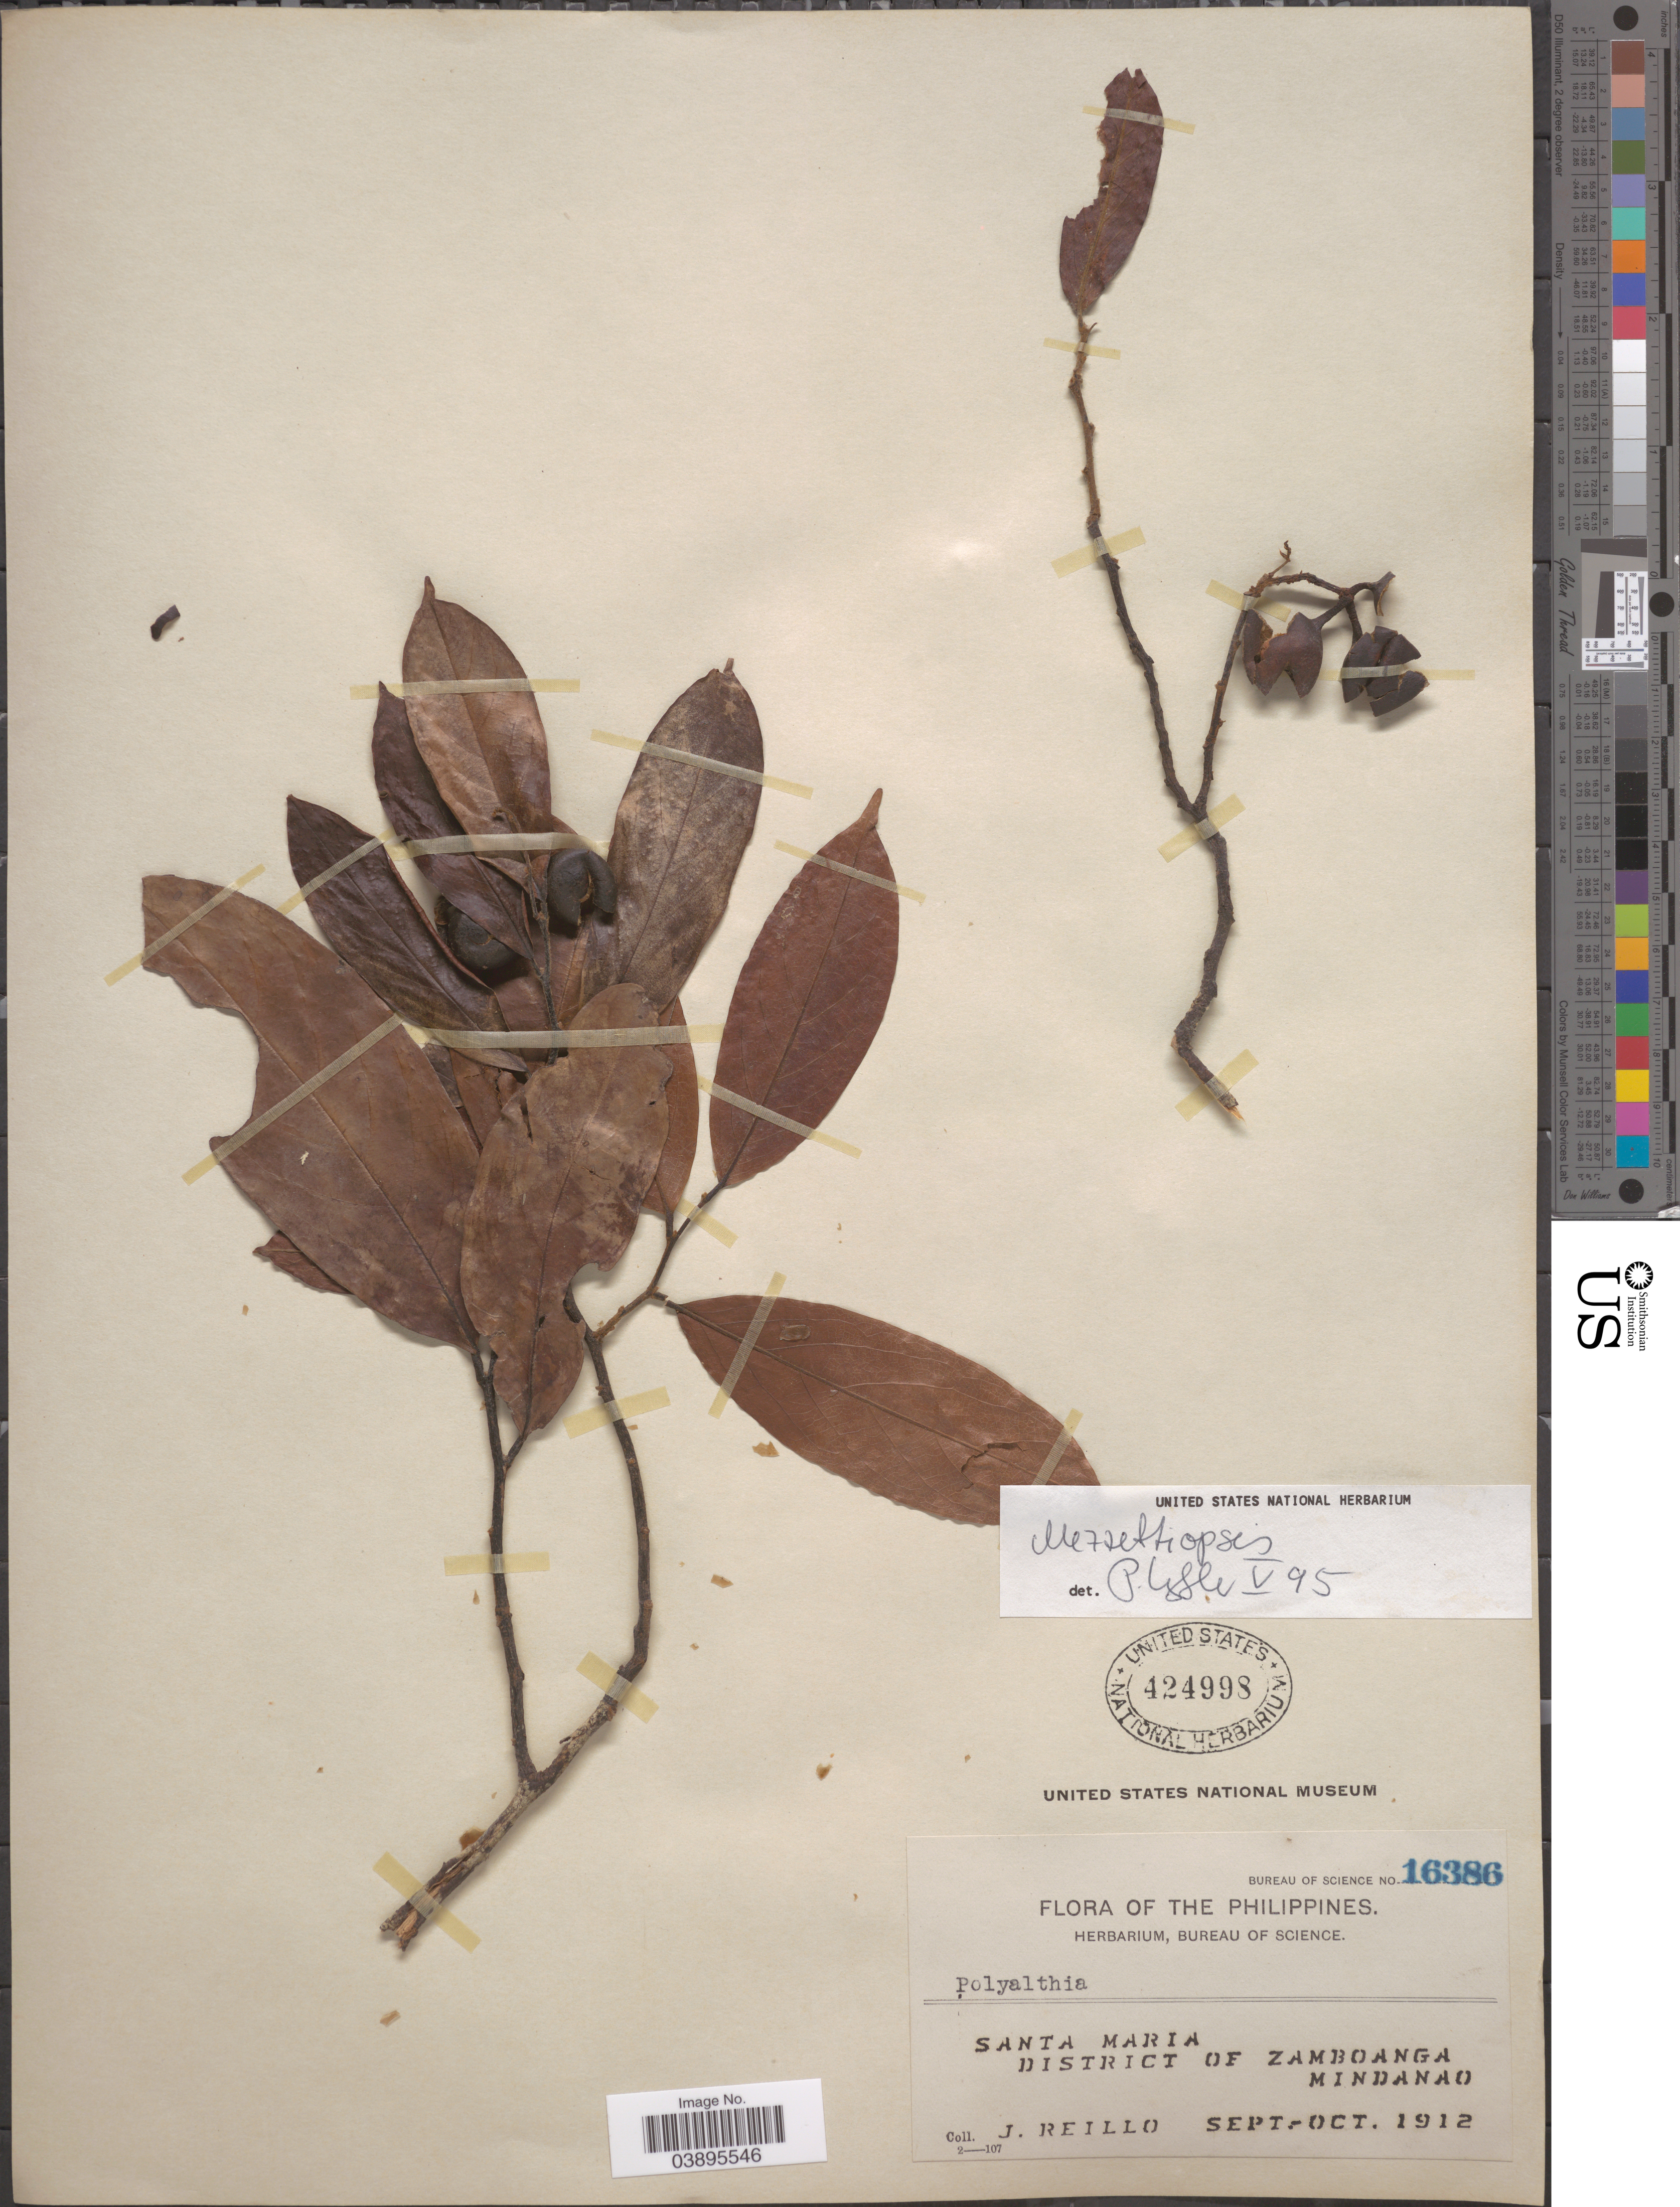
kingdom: Plantae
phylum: Tracheophyta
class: Magnoliopsida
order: Magnoliales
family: Annonaceae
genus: Orophea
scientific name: Orophea sp.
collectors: J. Reillo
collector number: Bureau of Science 16386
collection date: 1912-09/1912-10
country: Philippines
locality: Santa Maria. District of Zamboanga, Mindanao.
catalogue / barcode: US 424998